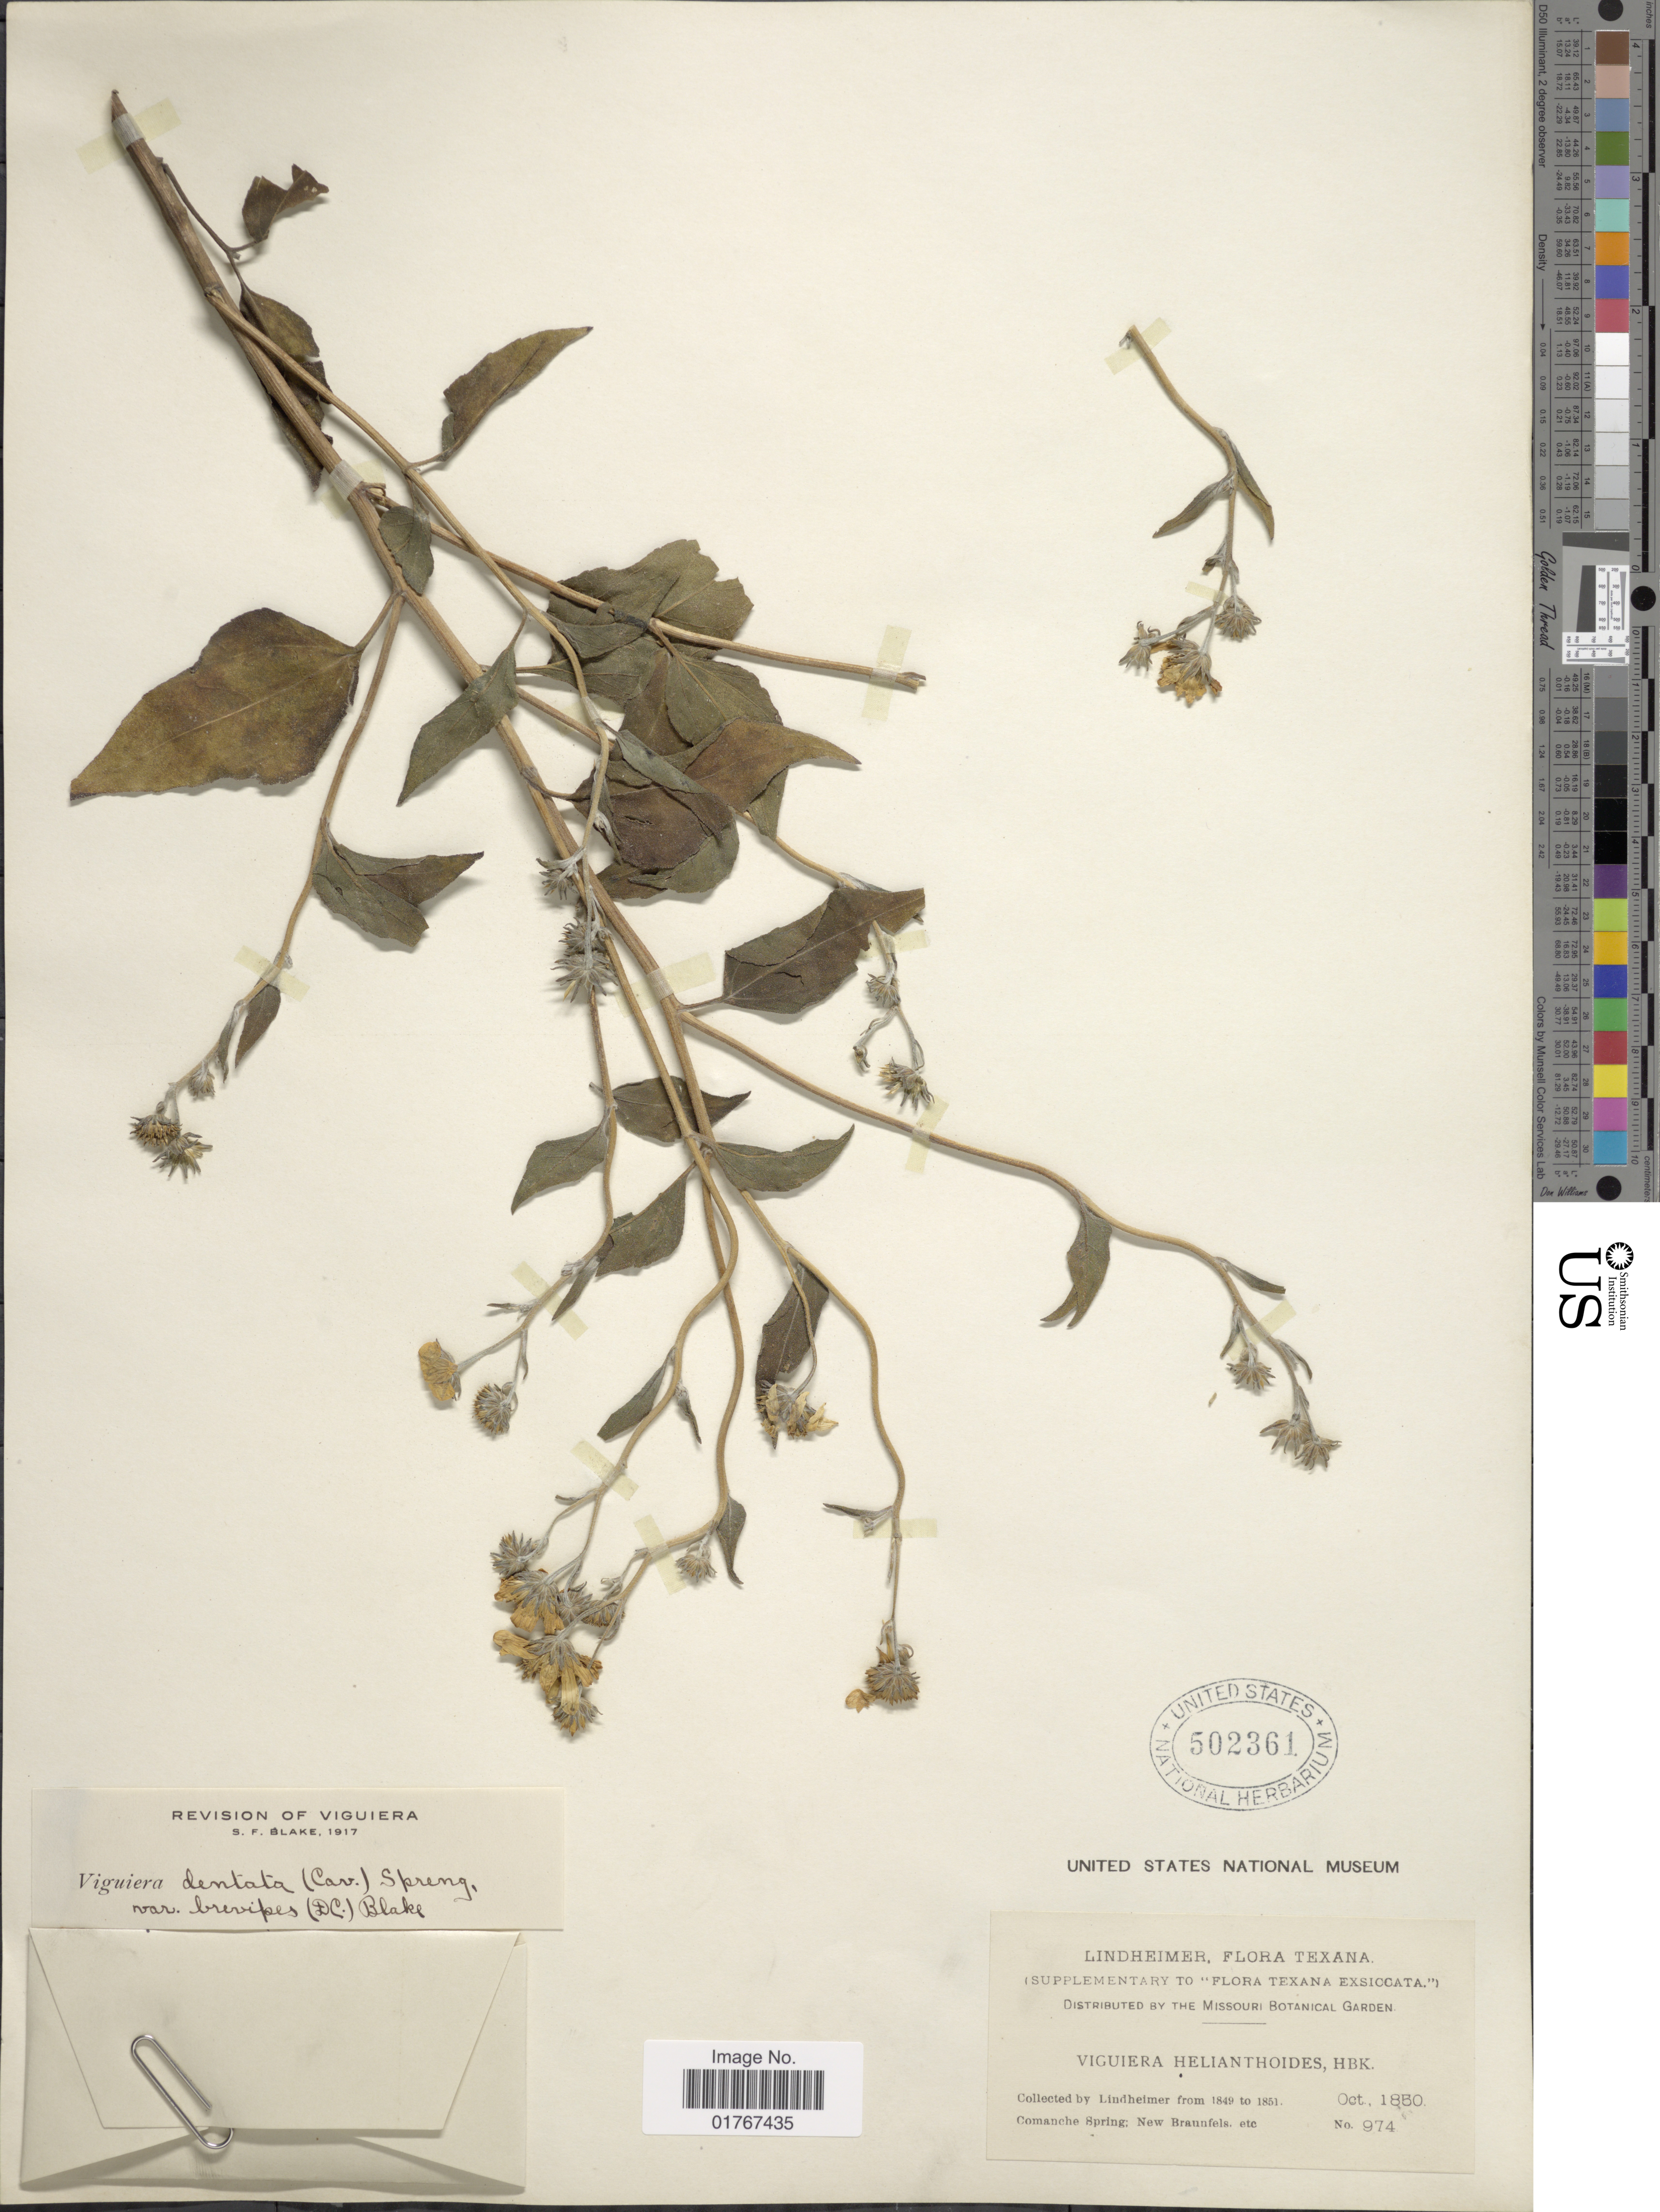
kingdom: Plantae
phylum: Tracheophyta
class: Magnoliopsida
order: Asterales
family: Asteraceae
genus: Viguiera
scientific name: Viguiera dentata var. brevipes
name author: (DC.) S.F. Blake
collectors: -. Lindheimer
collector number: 974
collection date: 1850-10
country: United States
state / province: Texas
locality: Comanche Spring; New Braunfels etc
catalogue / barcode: US 502361